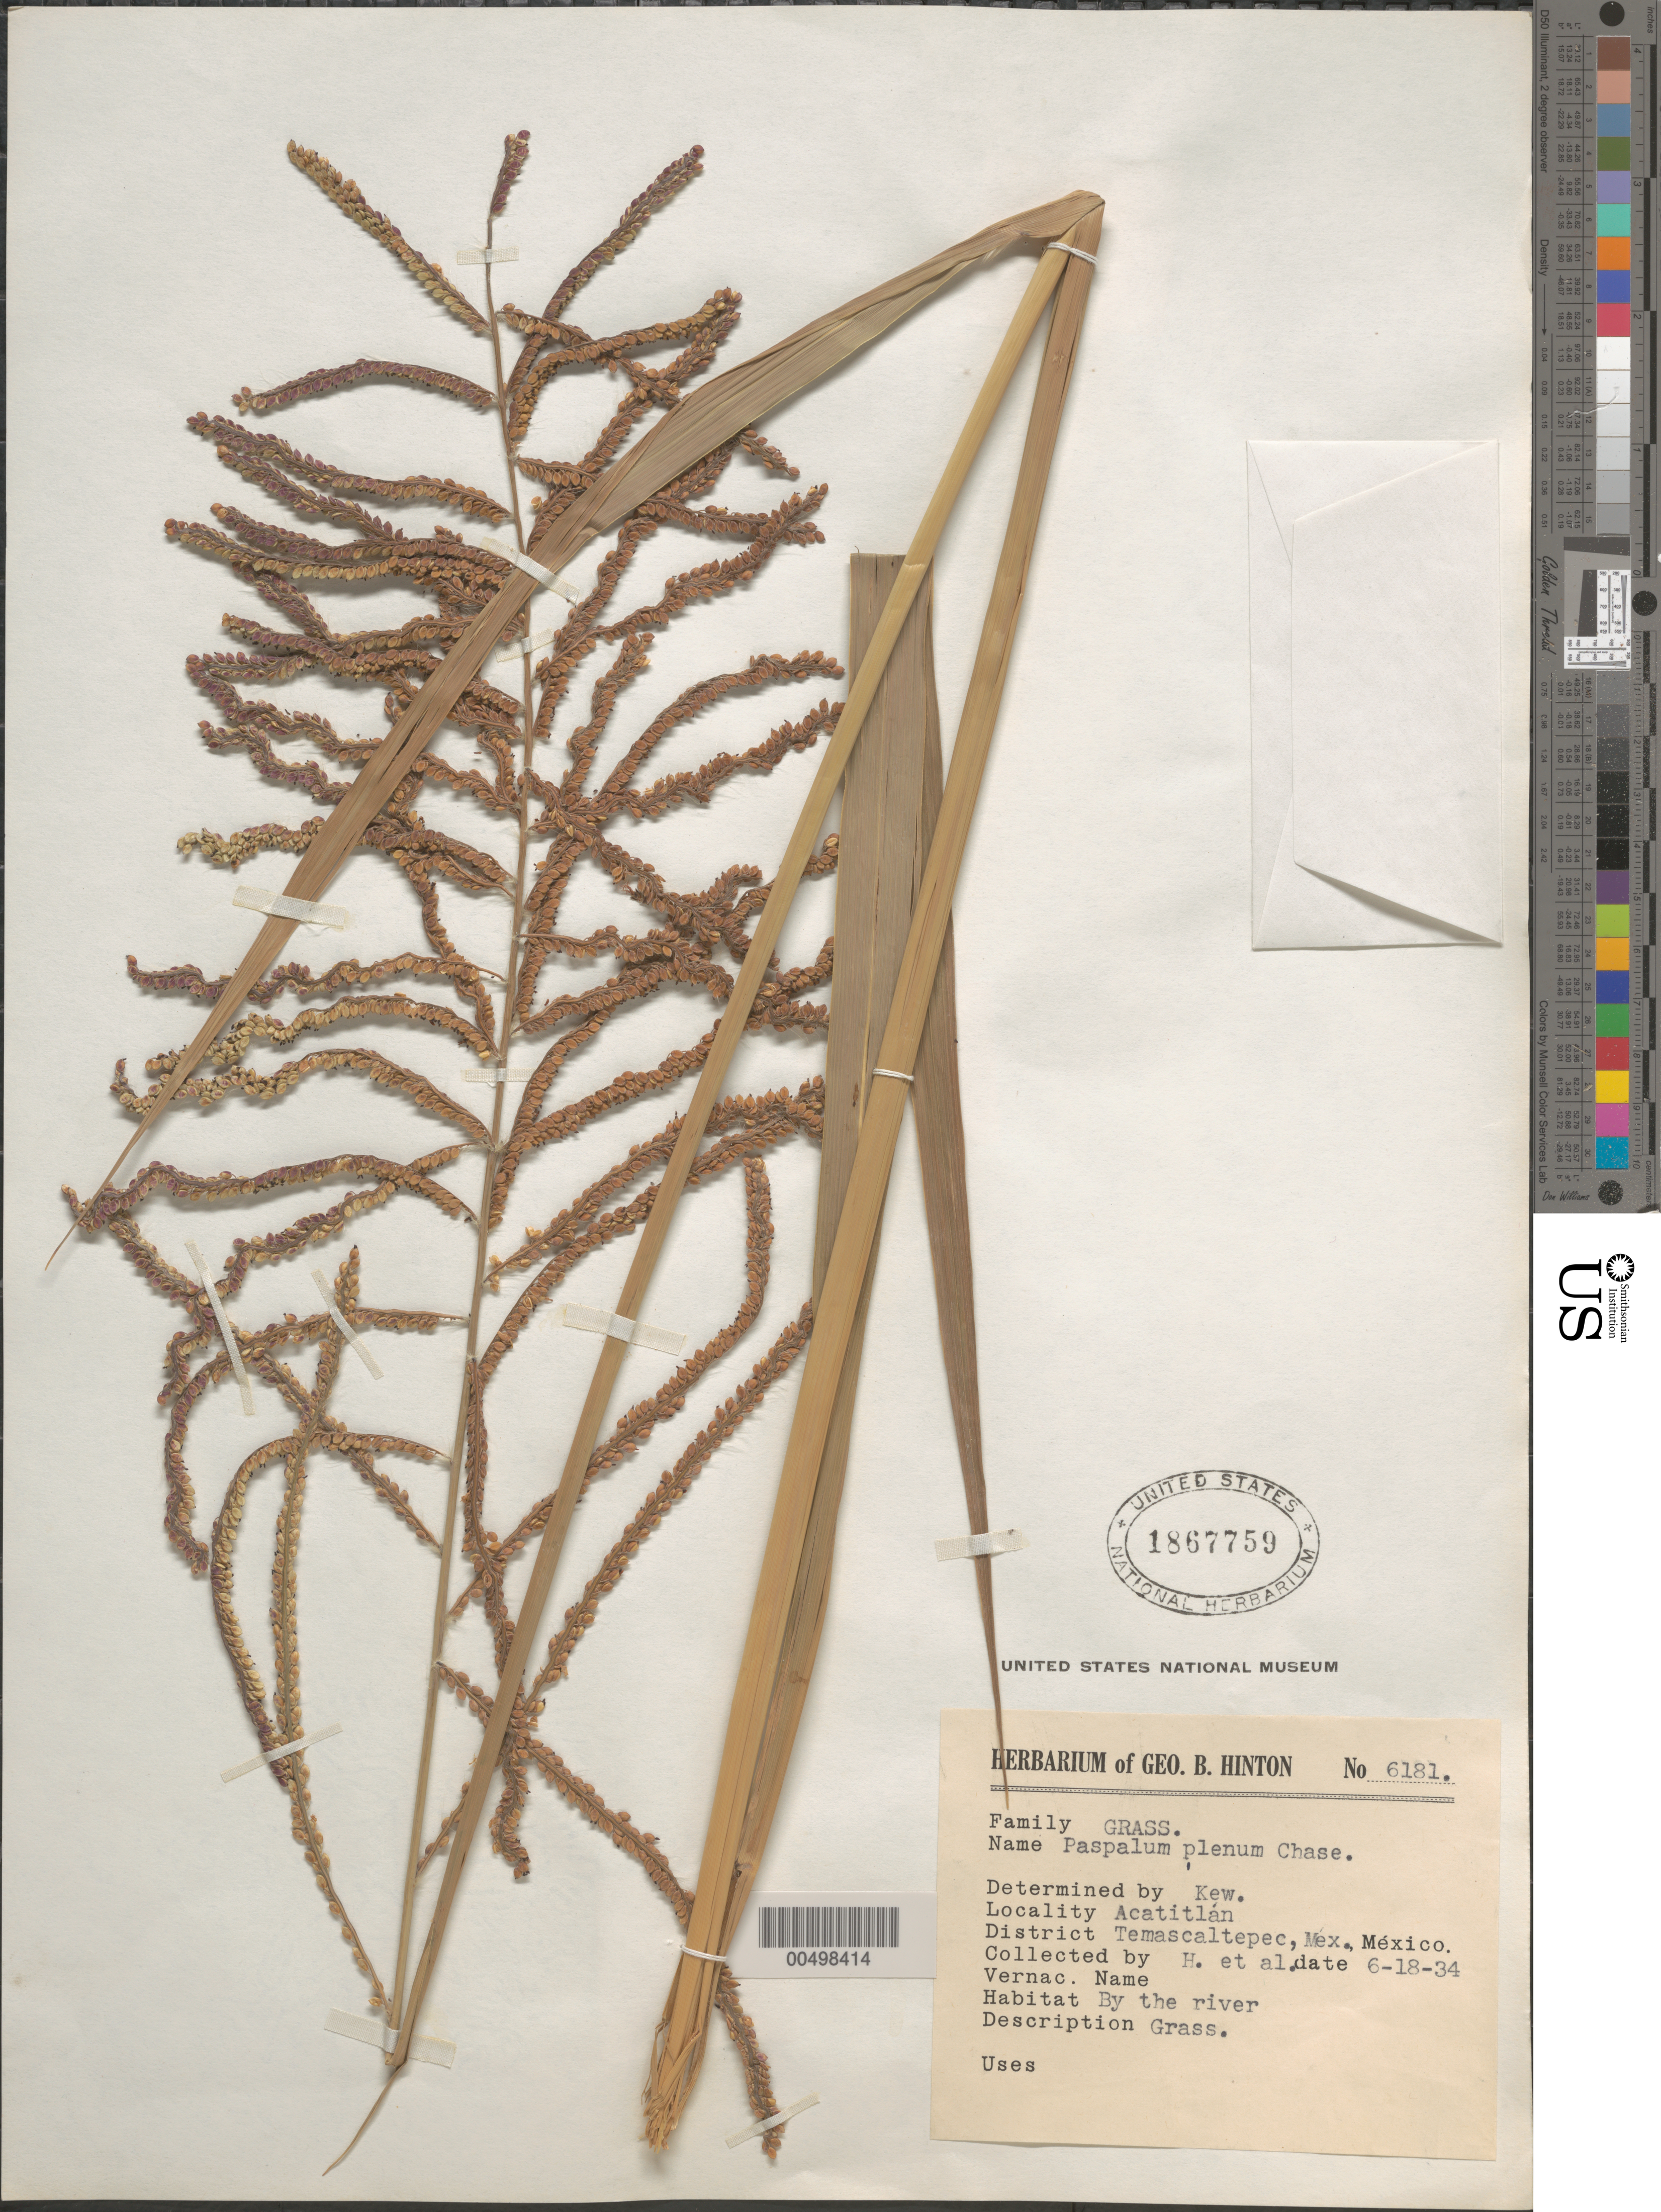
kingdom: Plantae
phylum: Tracheophyta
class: Liliopsida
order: Poales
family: Poaceae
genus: Paspalum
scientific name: Paspalum plenum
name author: Chase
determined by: Kew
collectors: G. B. Hinton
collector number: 6181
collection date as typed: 18 Jun 1934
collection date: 1934-06-18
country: Mexico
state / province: México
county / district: Temascaltepec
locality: Acatitlán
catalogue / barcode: US 1867759